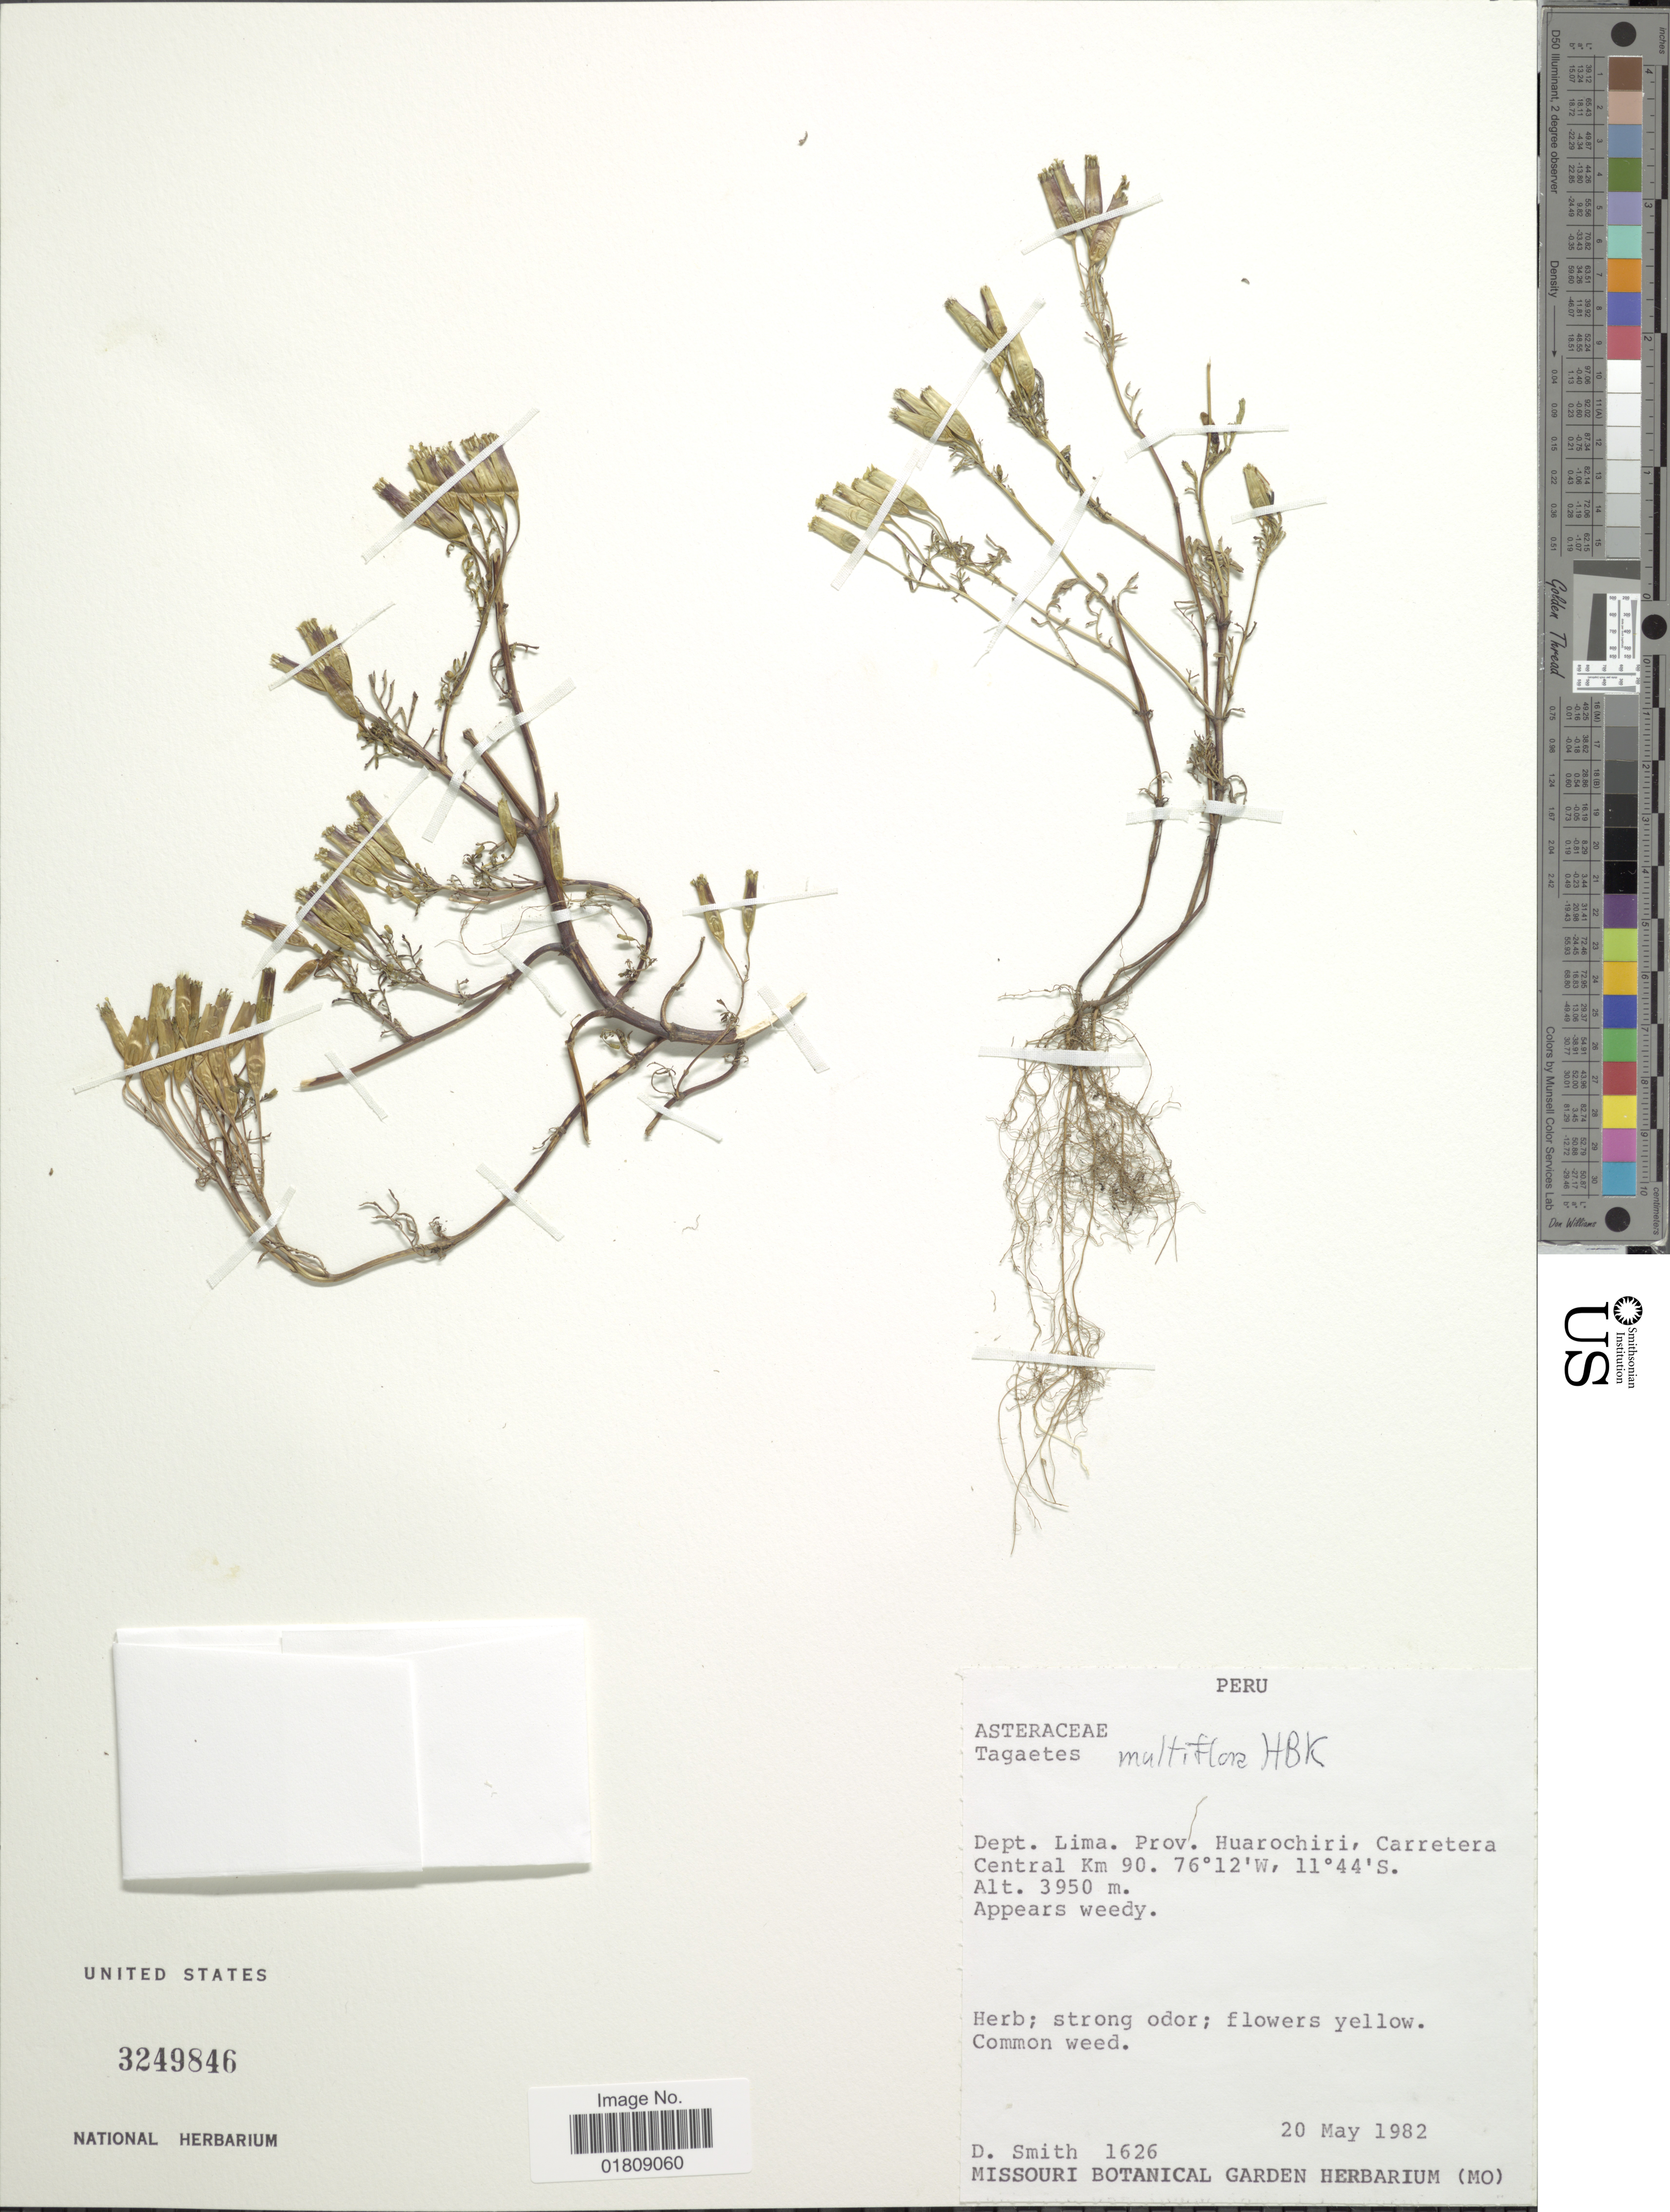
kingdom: Plantae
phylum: Tracheophyta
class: Magnoliopsida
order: Asterales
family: Asteraceae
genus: Tagetes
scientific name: Tagetes multiflora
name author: Kunth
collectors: D. Smith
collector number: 1626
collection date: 1982-05-20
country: Peru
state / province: Lima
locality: Prov. Huarochiri, Carretera Central Km 90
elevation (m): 3950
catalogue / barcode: US 3249846